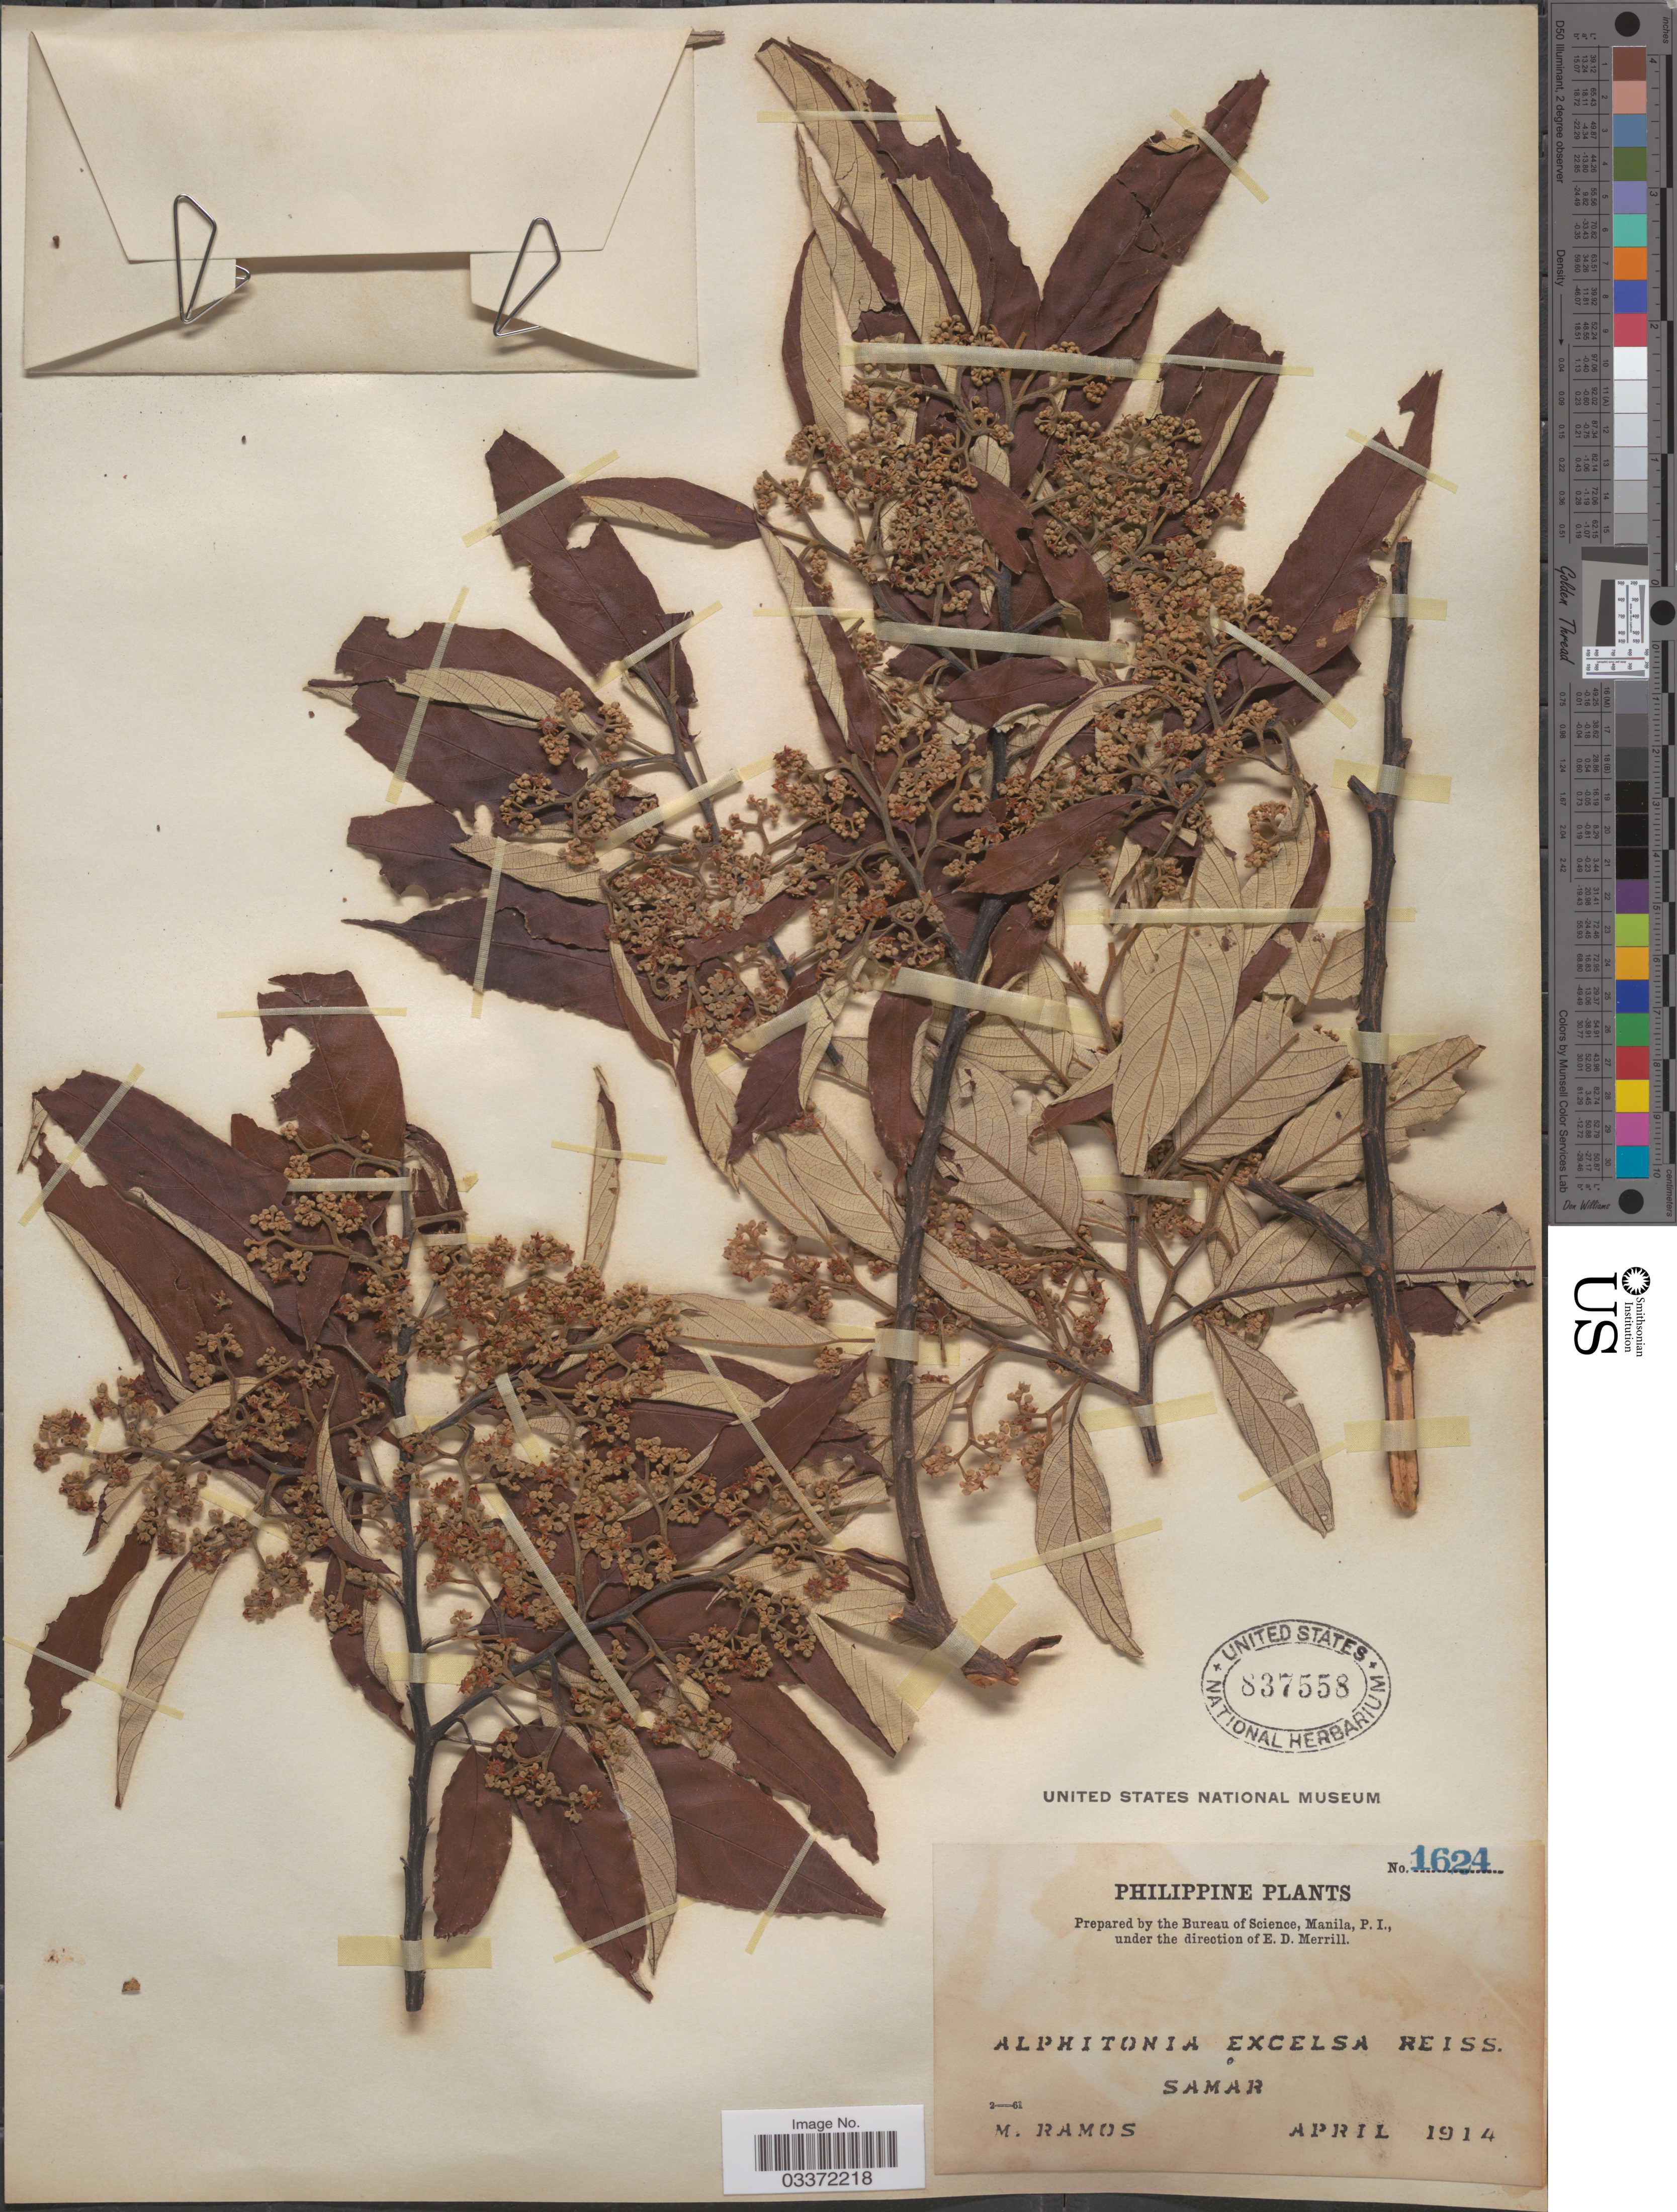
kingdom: Plantae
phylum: Tracheophyta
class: Magnoliopsida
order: Rosales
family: Rhamnaceae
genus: Alphitonia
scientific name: Alphitonia excelsa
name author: Reissek ex Endl.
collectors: M. Ramos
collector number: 1624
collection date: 1914-04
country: Philippines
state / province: Eastern Visayas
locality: Samar.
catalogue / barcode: US 837558